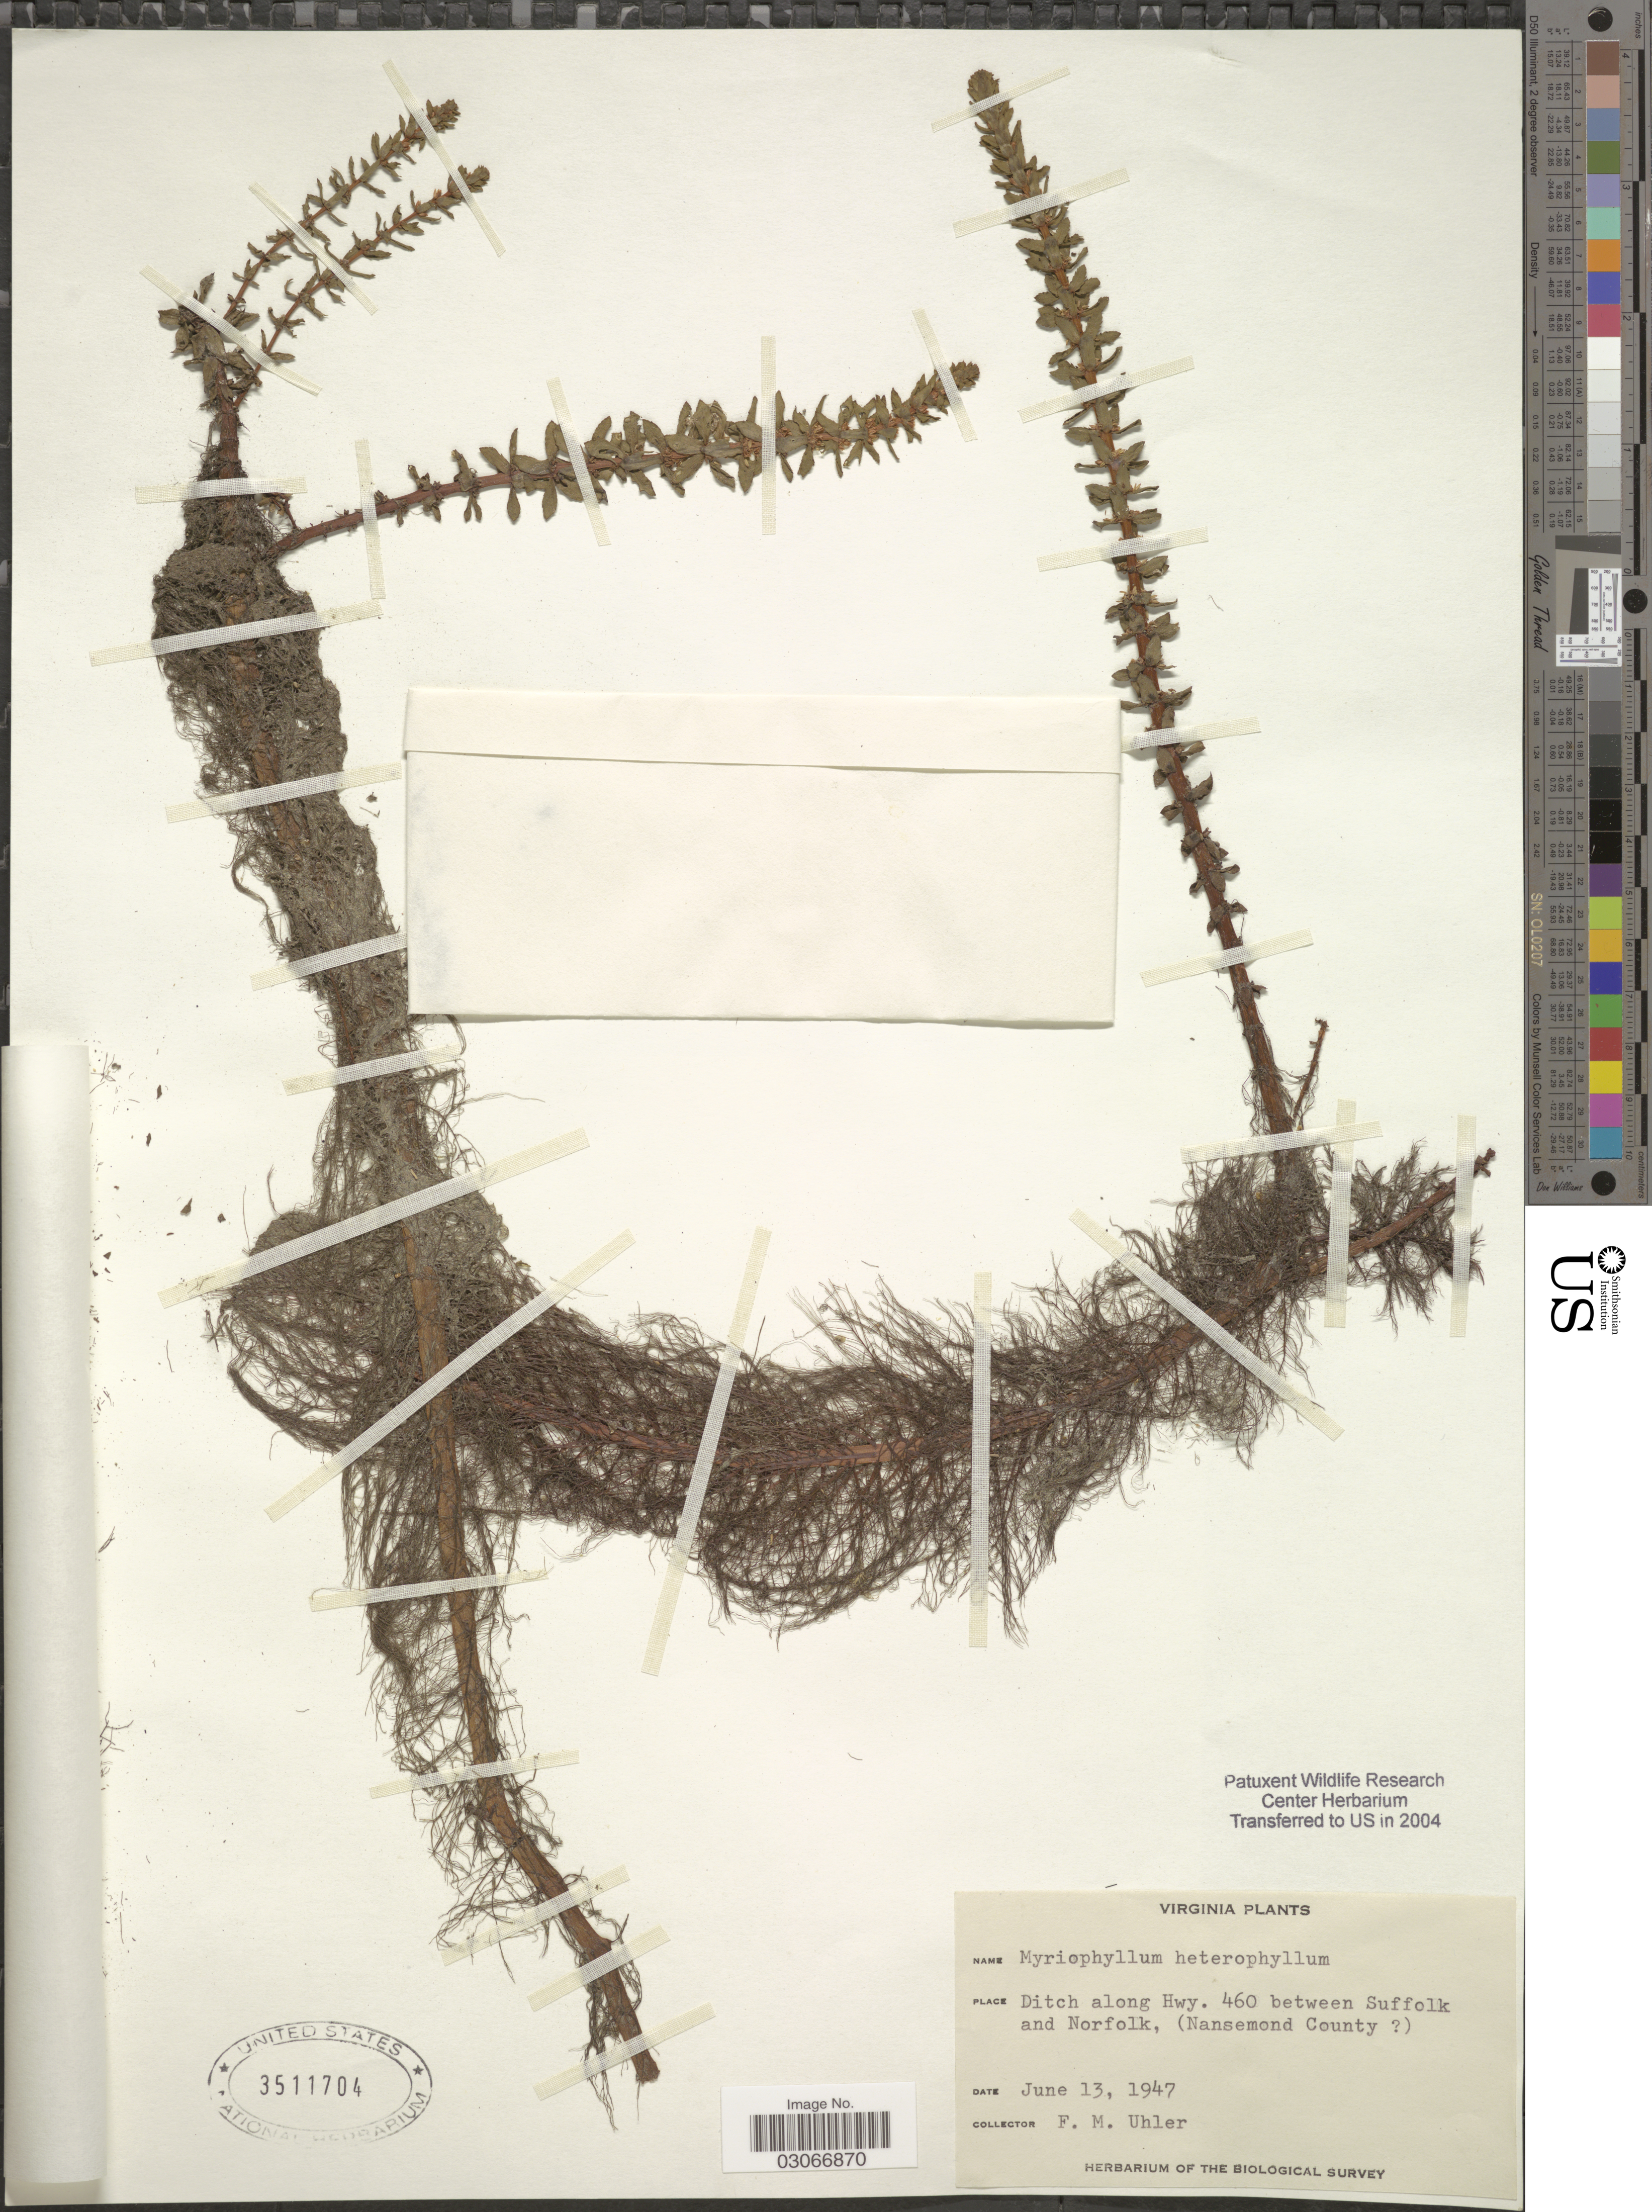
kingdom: Plantae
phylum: Tracheophyta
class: Magnoliopsida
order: Saxifragales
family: Haloragaceae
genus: Myriophyllum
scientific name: Myriophyllum heterophyllum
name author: Michx.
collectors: F. M. Uhler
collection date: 1947-06-13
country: United States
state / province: Virginia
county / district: City of Suffolk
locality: Ditch along Hwy. 460 between Suffolk and Norfolk, (Nansemond County [unsure placement]).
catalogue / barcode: US 3511704